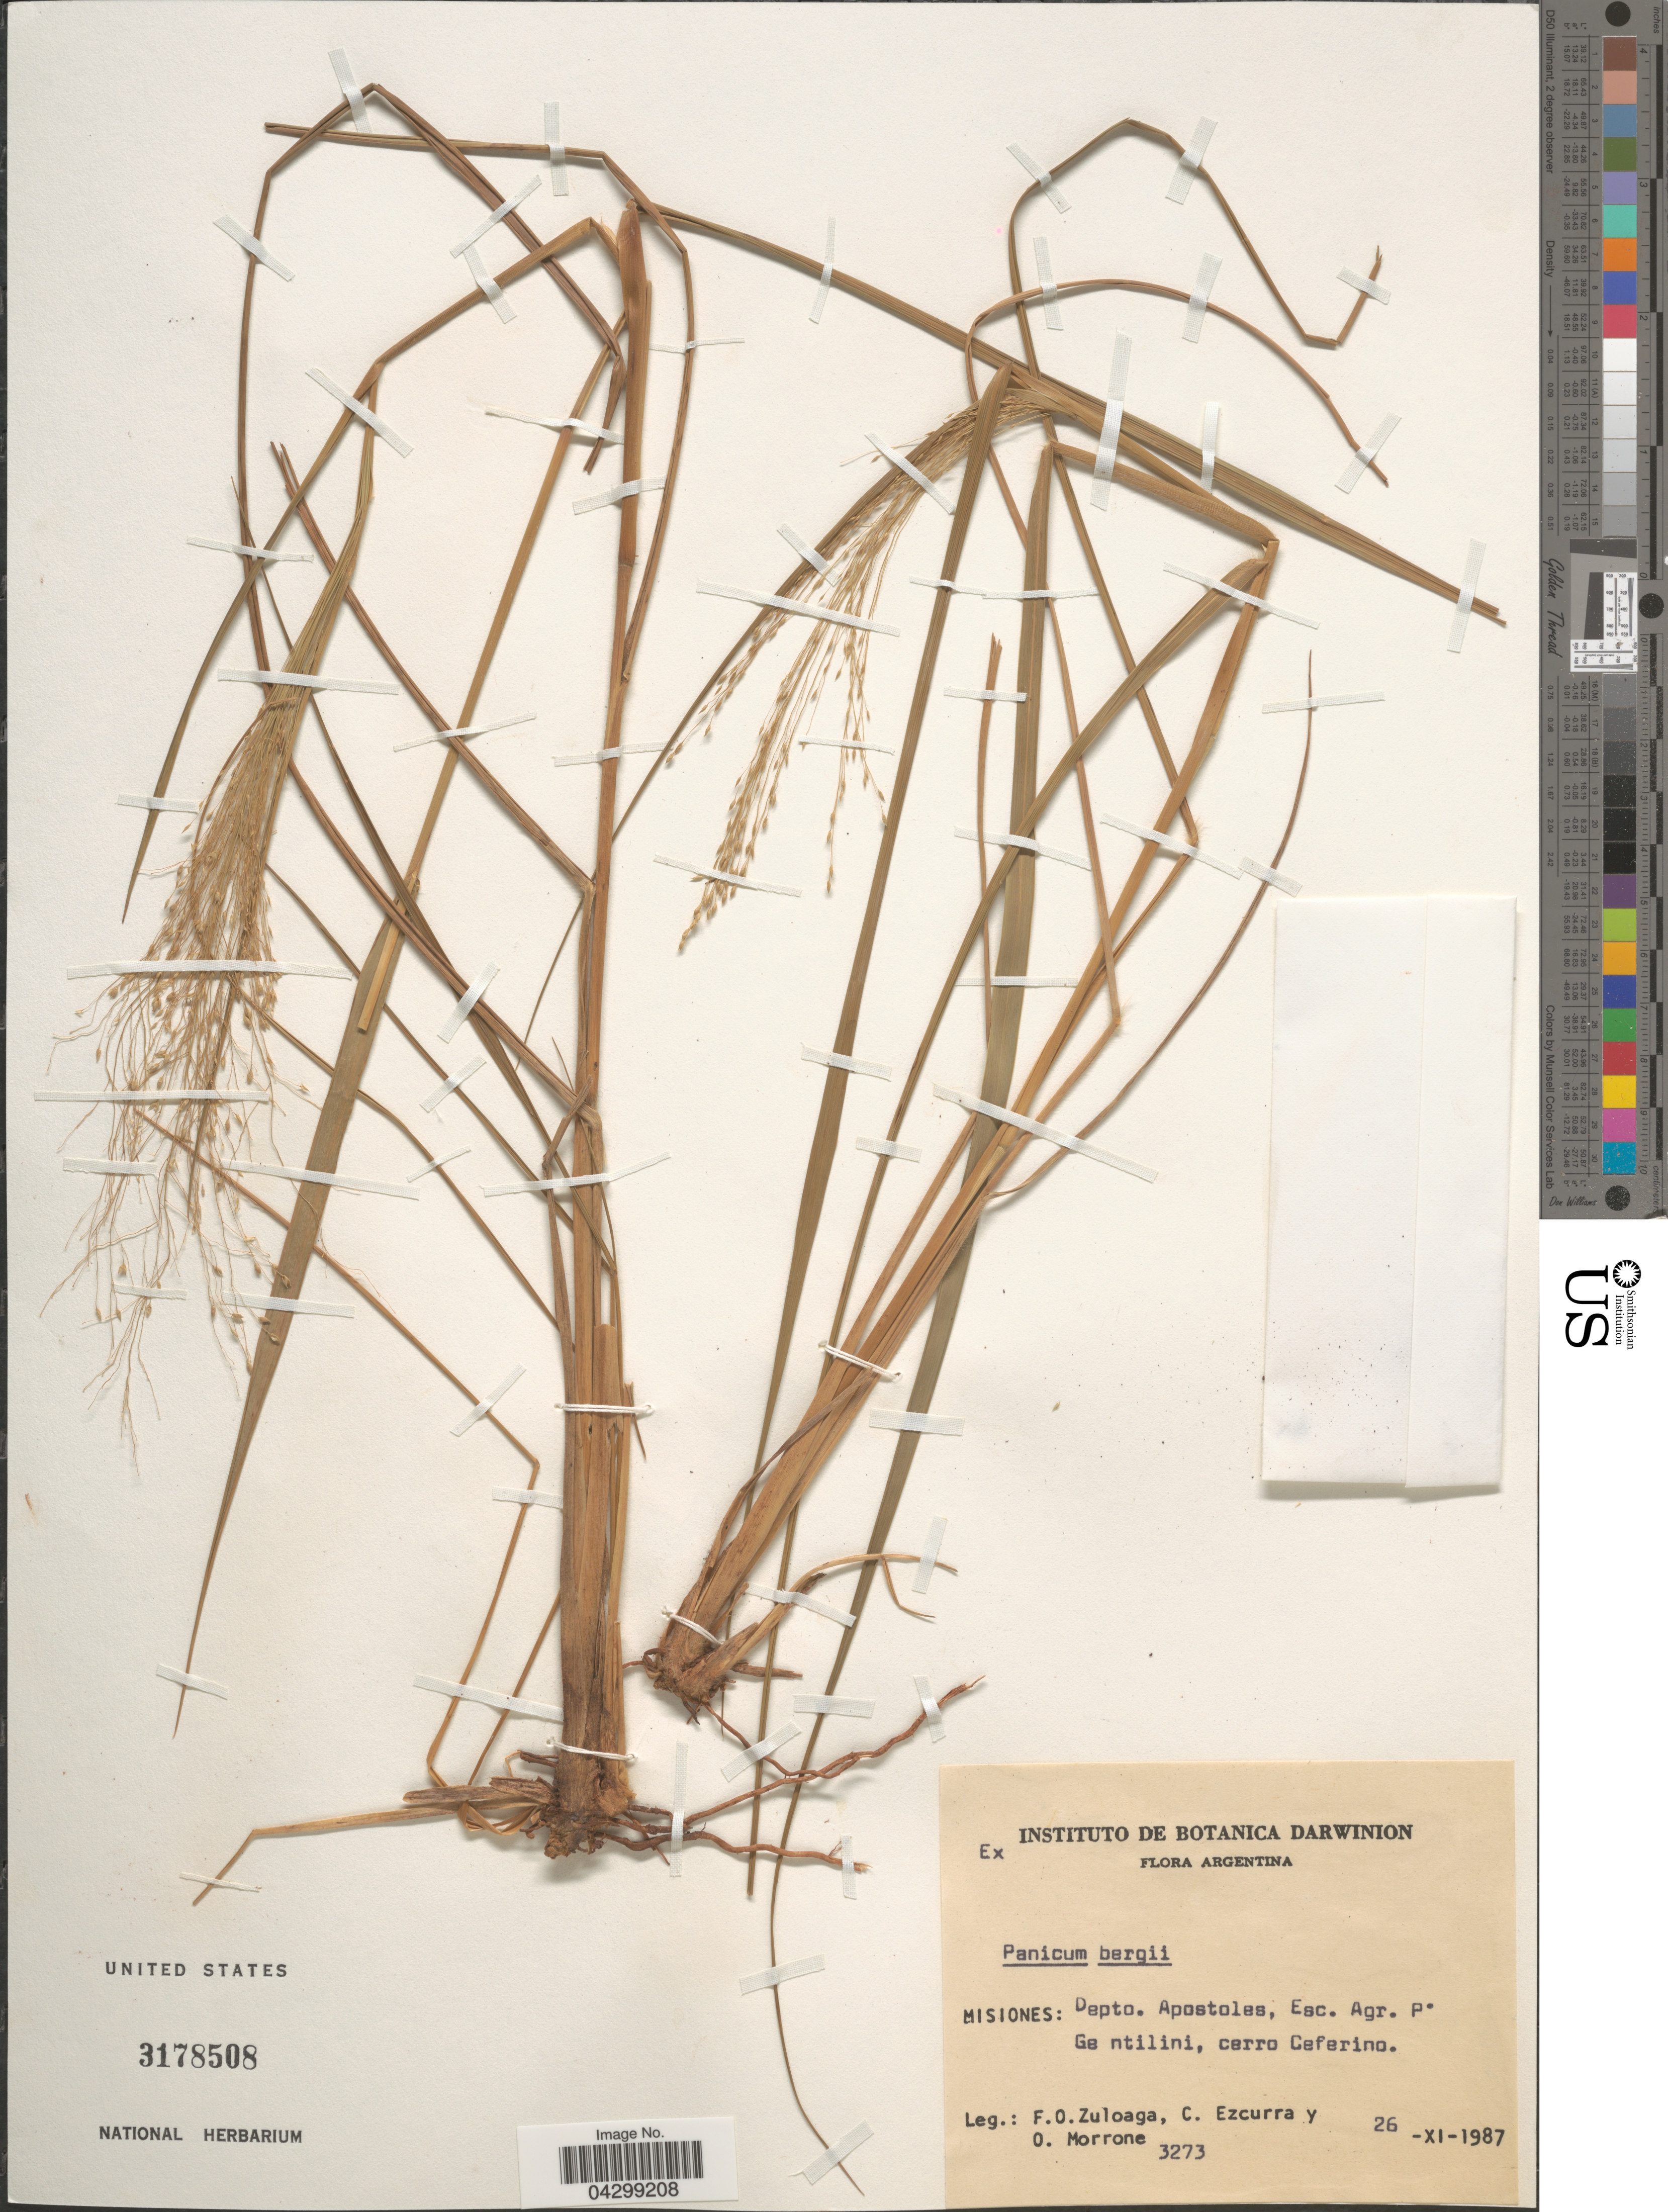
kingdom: Plantae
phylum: Tracheophyta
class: Liliopsida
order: Poales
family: Poaceae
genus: Panicum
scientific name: Panicum bergii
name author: Arechav.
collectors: F. O. Zuloaga, C. Ezcurra & O. N. Morrone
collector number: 3273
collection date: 1987-11-26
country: Argentina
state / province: Misiones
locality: Depto. Apostoles, Esc. Agr. Pge ntilini, cerro Ceferino.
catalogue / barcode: US 3178508